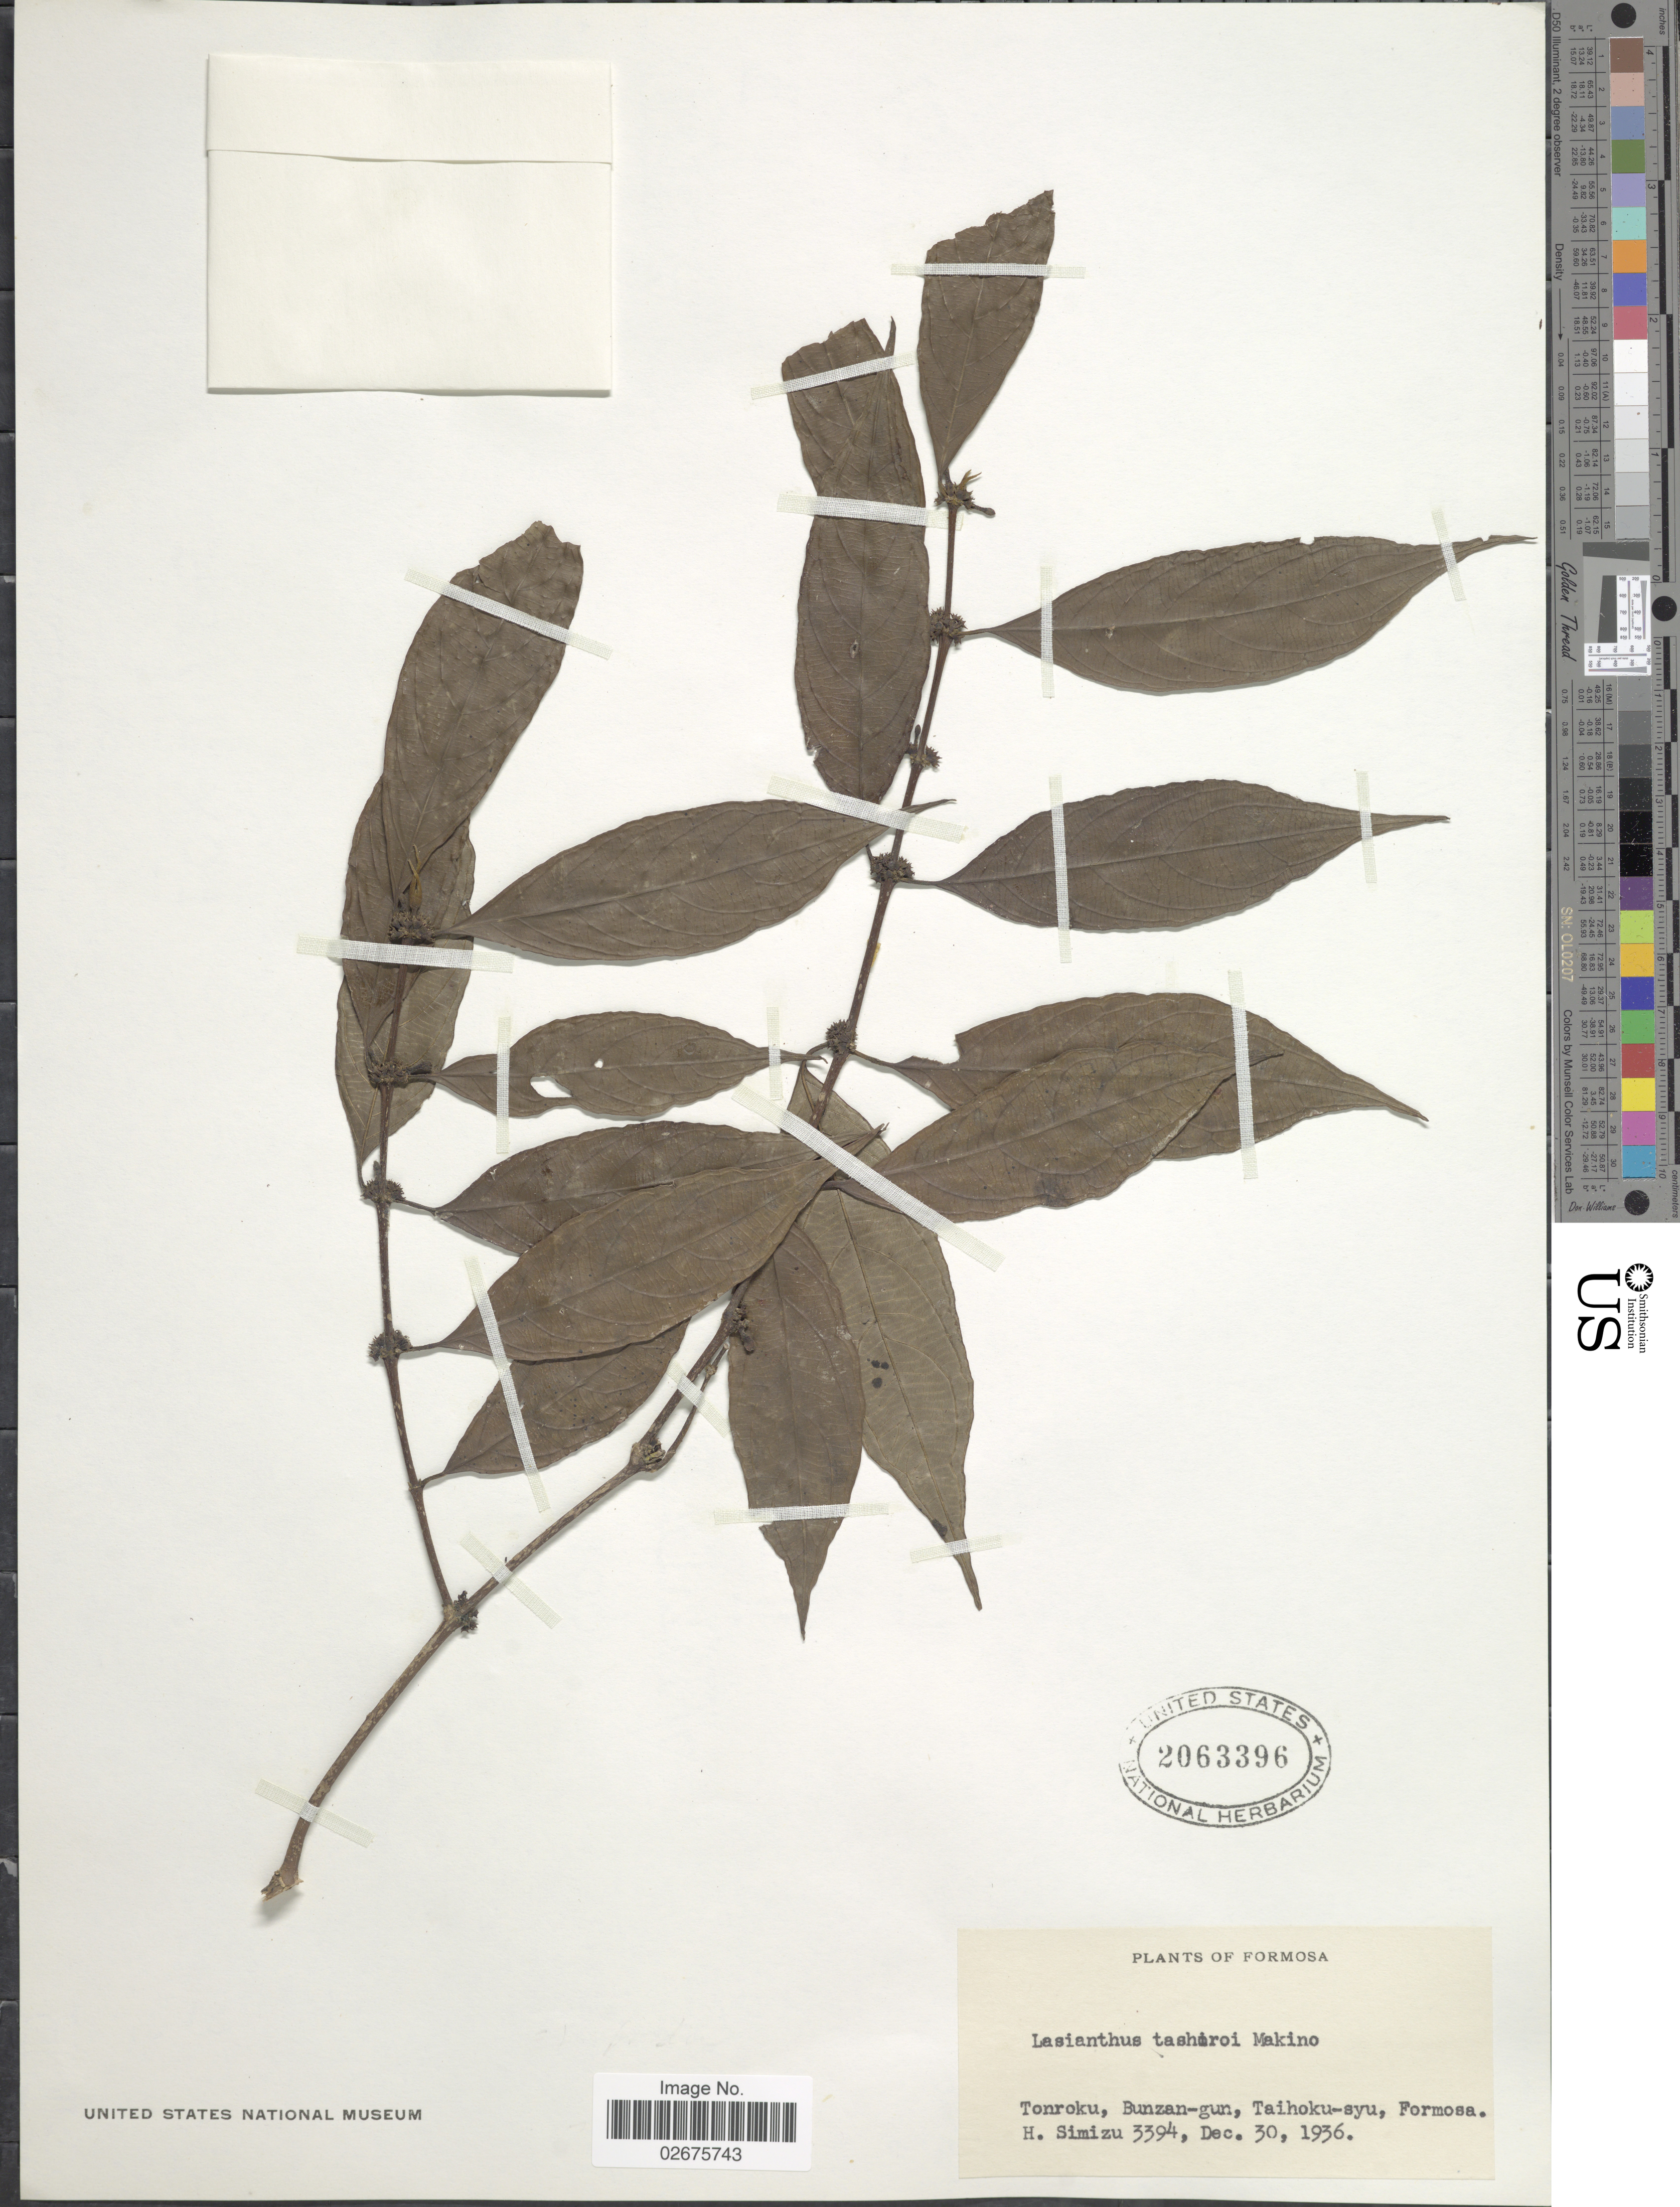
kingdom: Plantae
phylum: Tracheophyta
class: Magnoliopsida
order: Gentianales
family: Rubiaceae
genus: Lasianthus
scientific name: Lasianthus fordii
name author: Hance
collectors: H. Simizu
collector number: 3394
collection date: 1936-12-30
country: Taiwan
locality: Tonroku, Bunzan-gun, Taihoku-syu, Formosa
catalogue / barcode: US 2063396